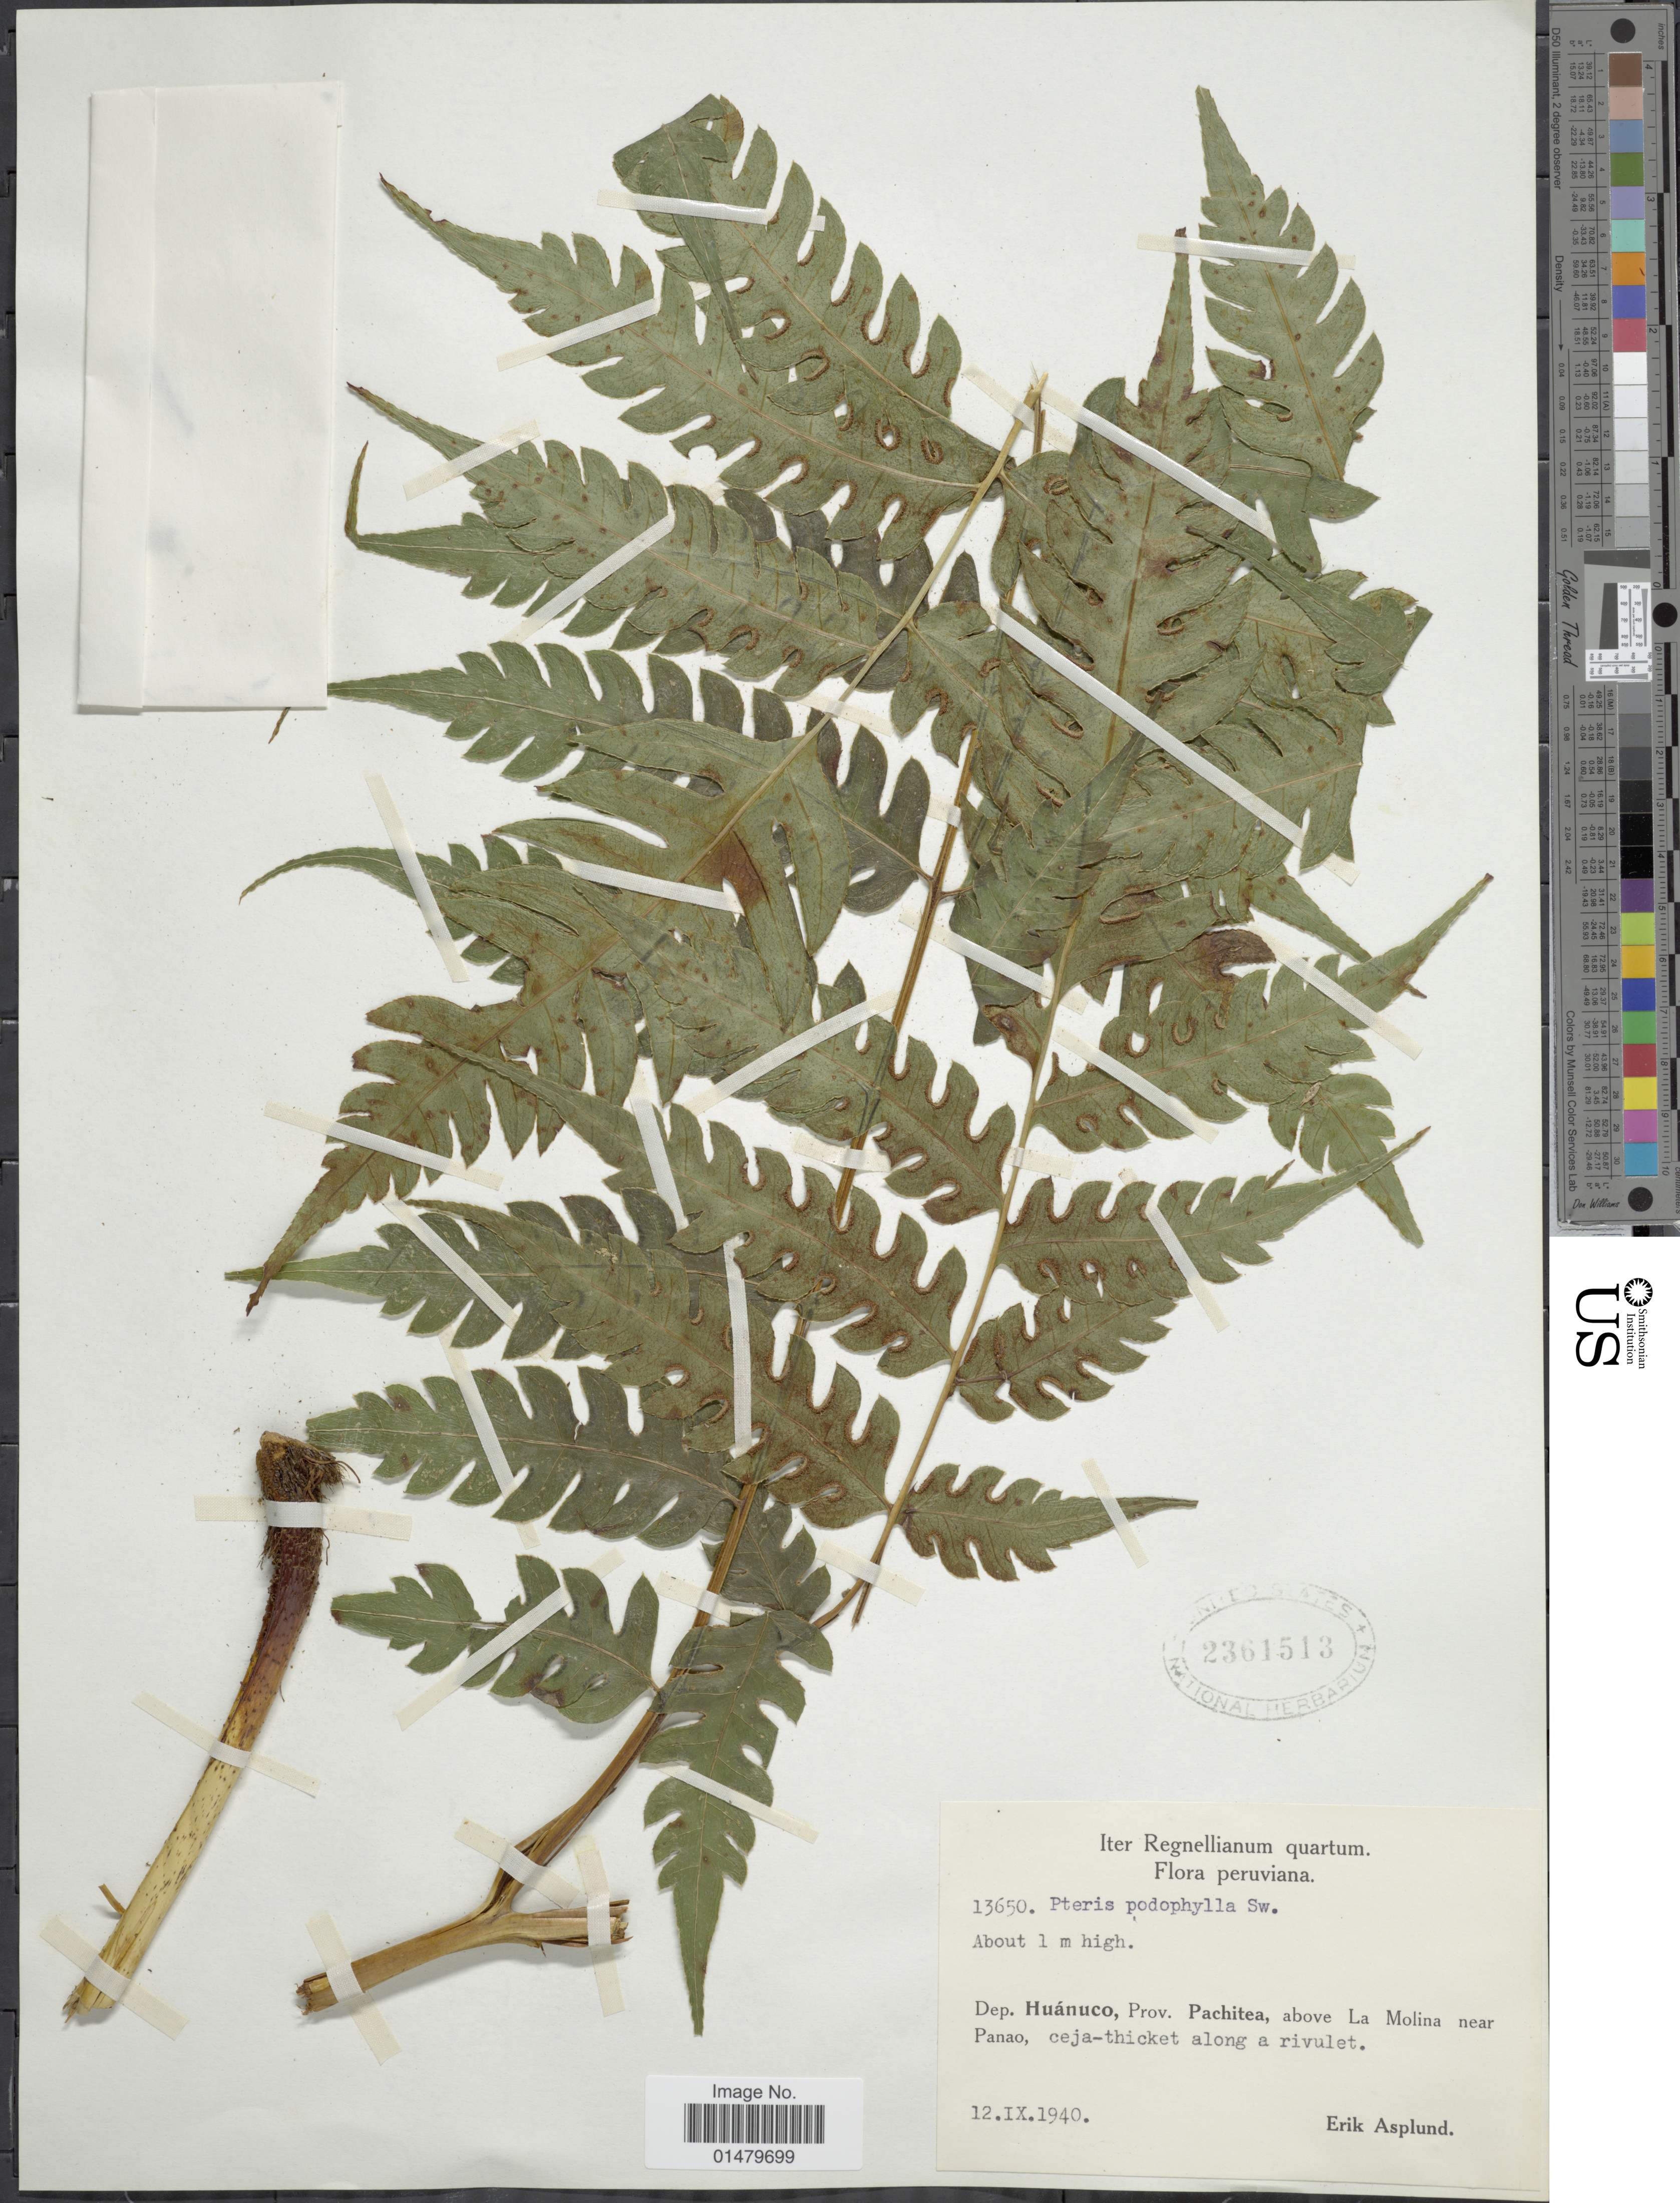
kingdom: Plantae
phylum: Tracheophyta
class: Polypodiopsida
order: Polypodiales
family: Pteridaceae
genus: Pteris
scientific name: Pteris podophylla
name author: Sw.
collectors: E. Asplund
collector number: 13650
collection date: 1940-09-12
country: Peru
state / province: Huánuco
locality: Dep. Huanuco, Prov. Pachitea, above La Molina near Panao, ceja-thicket along a rivulet.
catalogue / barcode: US 2361513